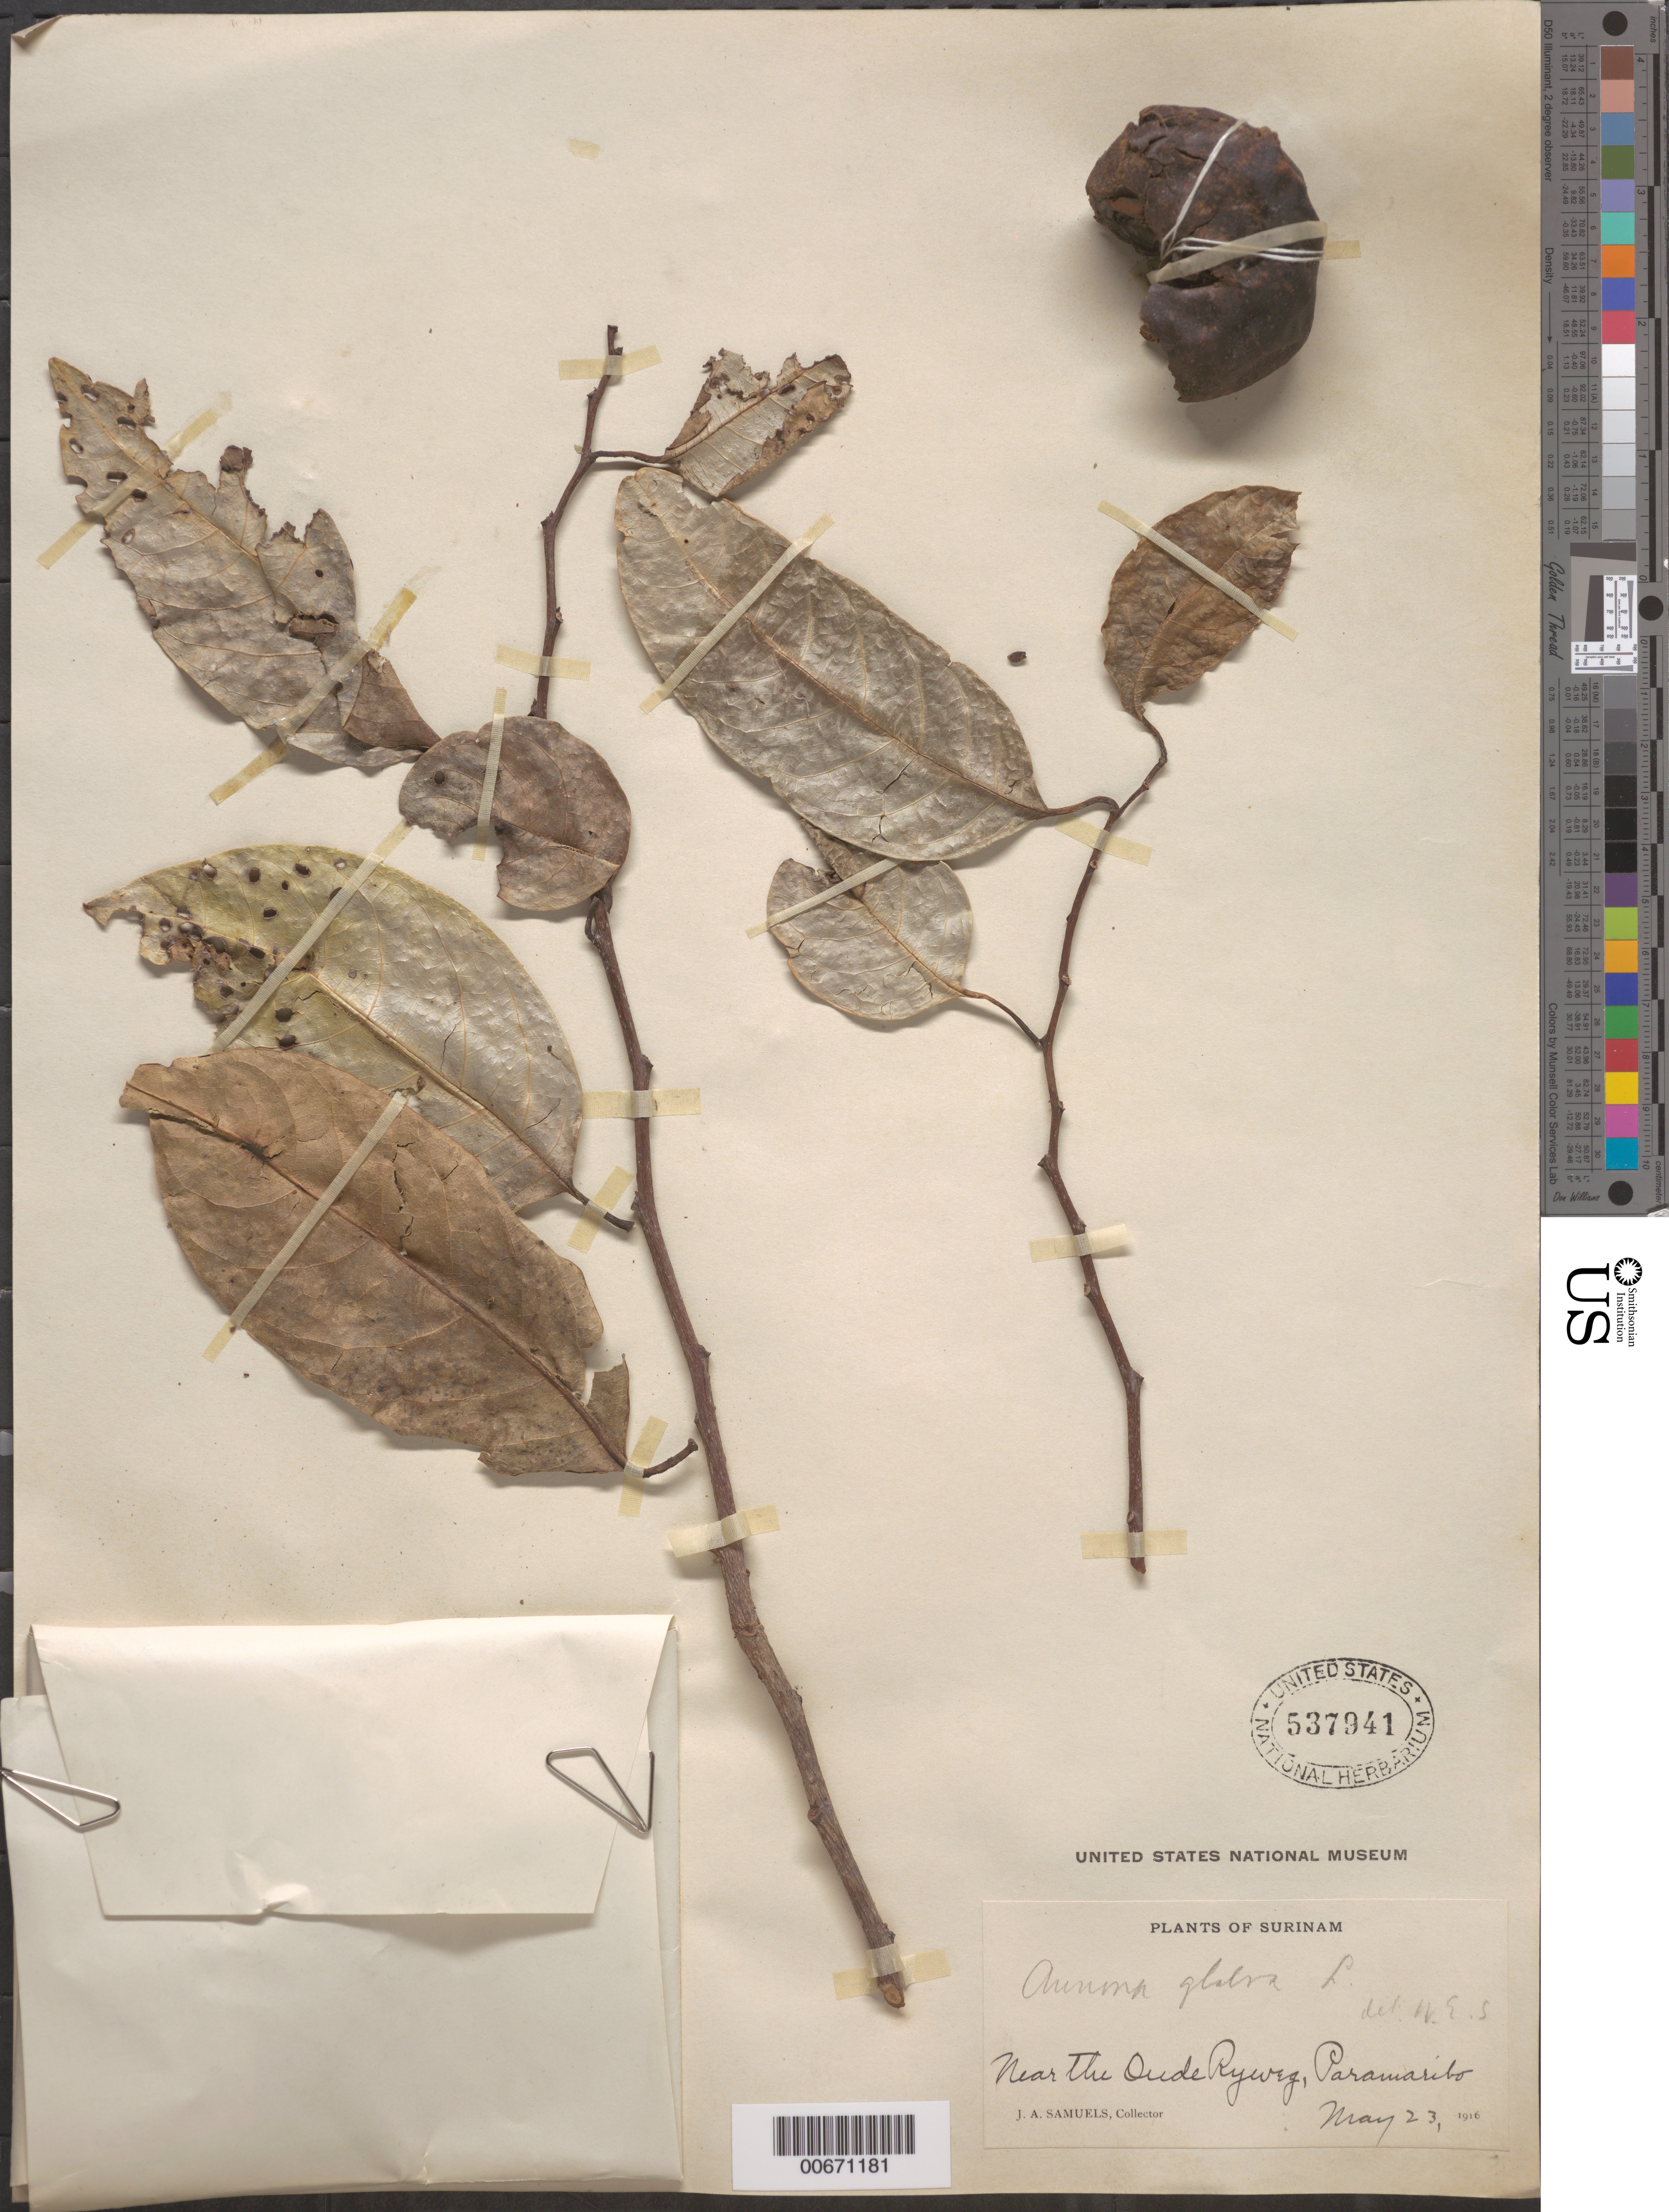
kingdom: Plantae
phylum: Tracheophyta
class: Magnoliopsida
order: Magnoliales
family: Annonaceae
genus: Annona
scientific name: Annona glabra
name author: L.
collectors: J. A. Samuels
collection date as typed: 23-May-16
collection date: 1916-05-23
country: Suriname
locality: Paramaribo, Oude Ryweg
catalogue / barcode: US 537941